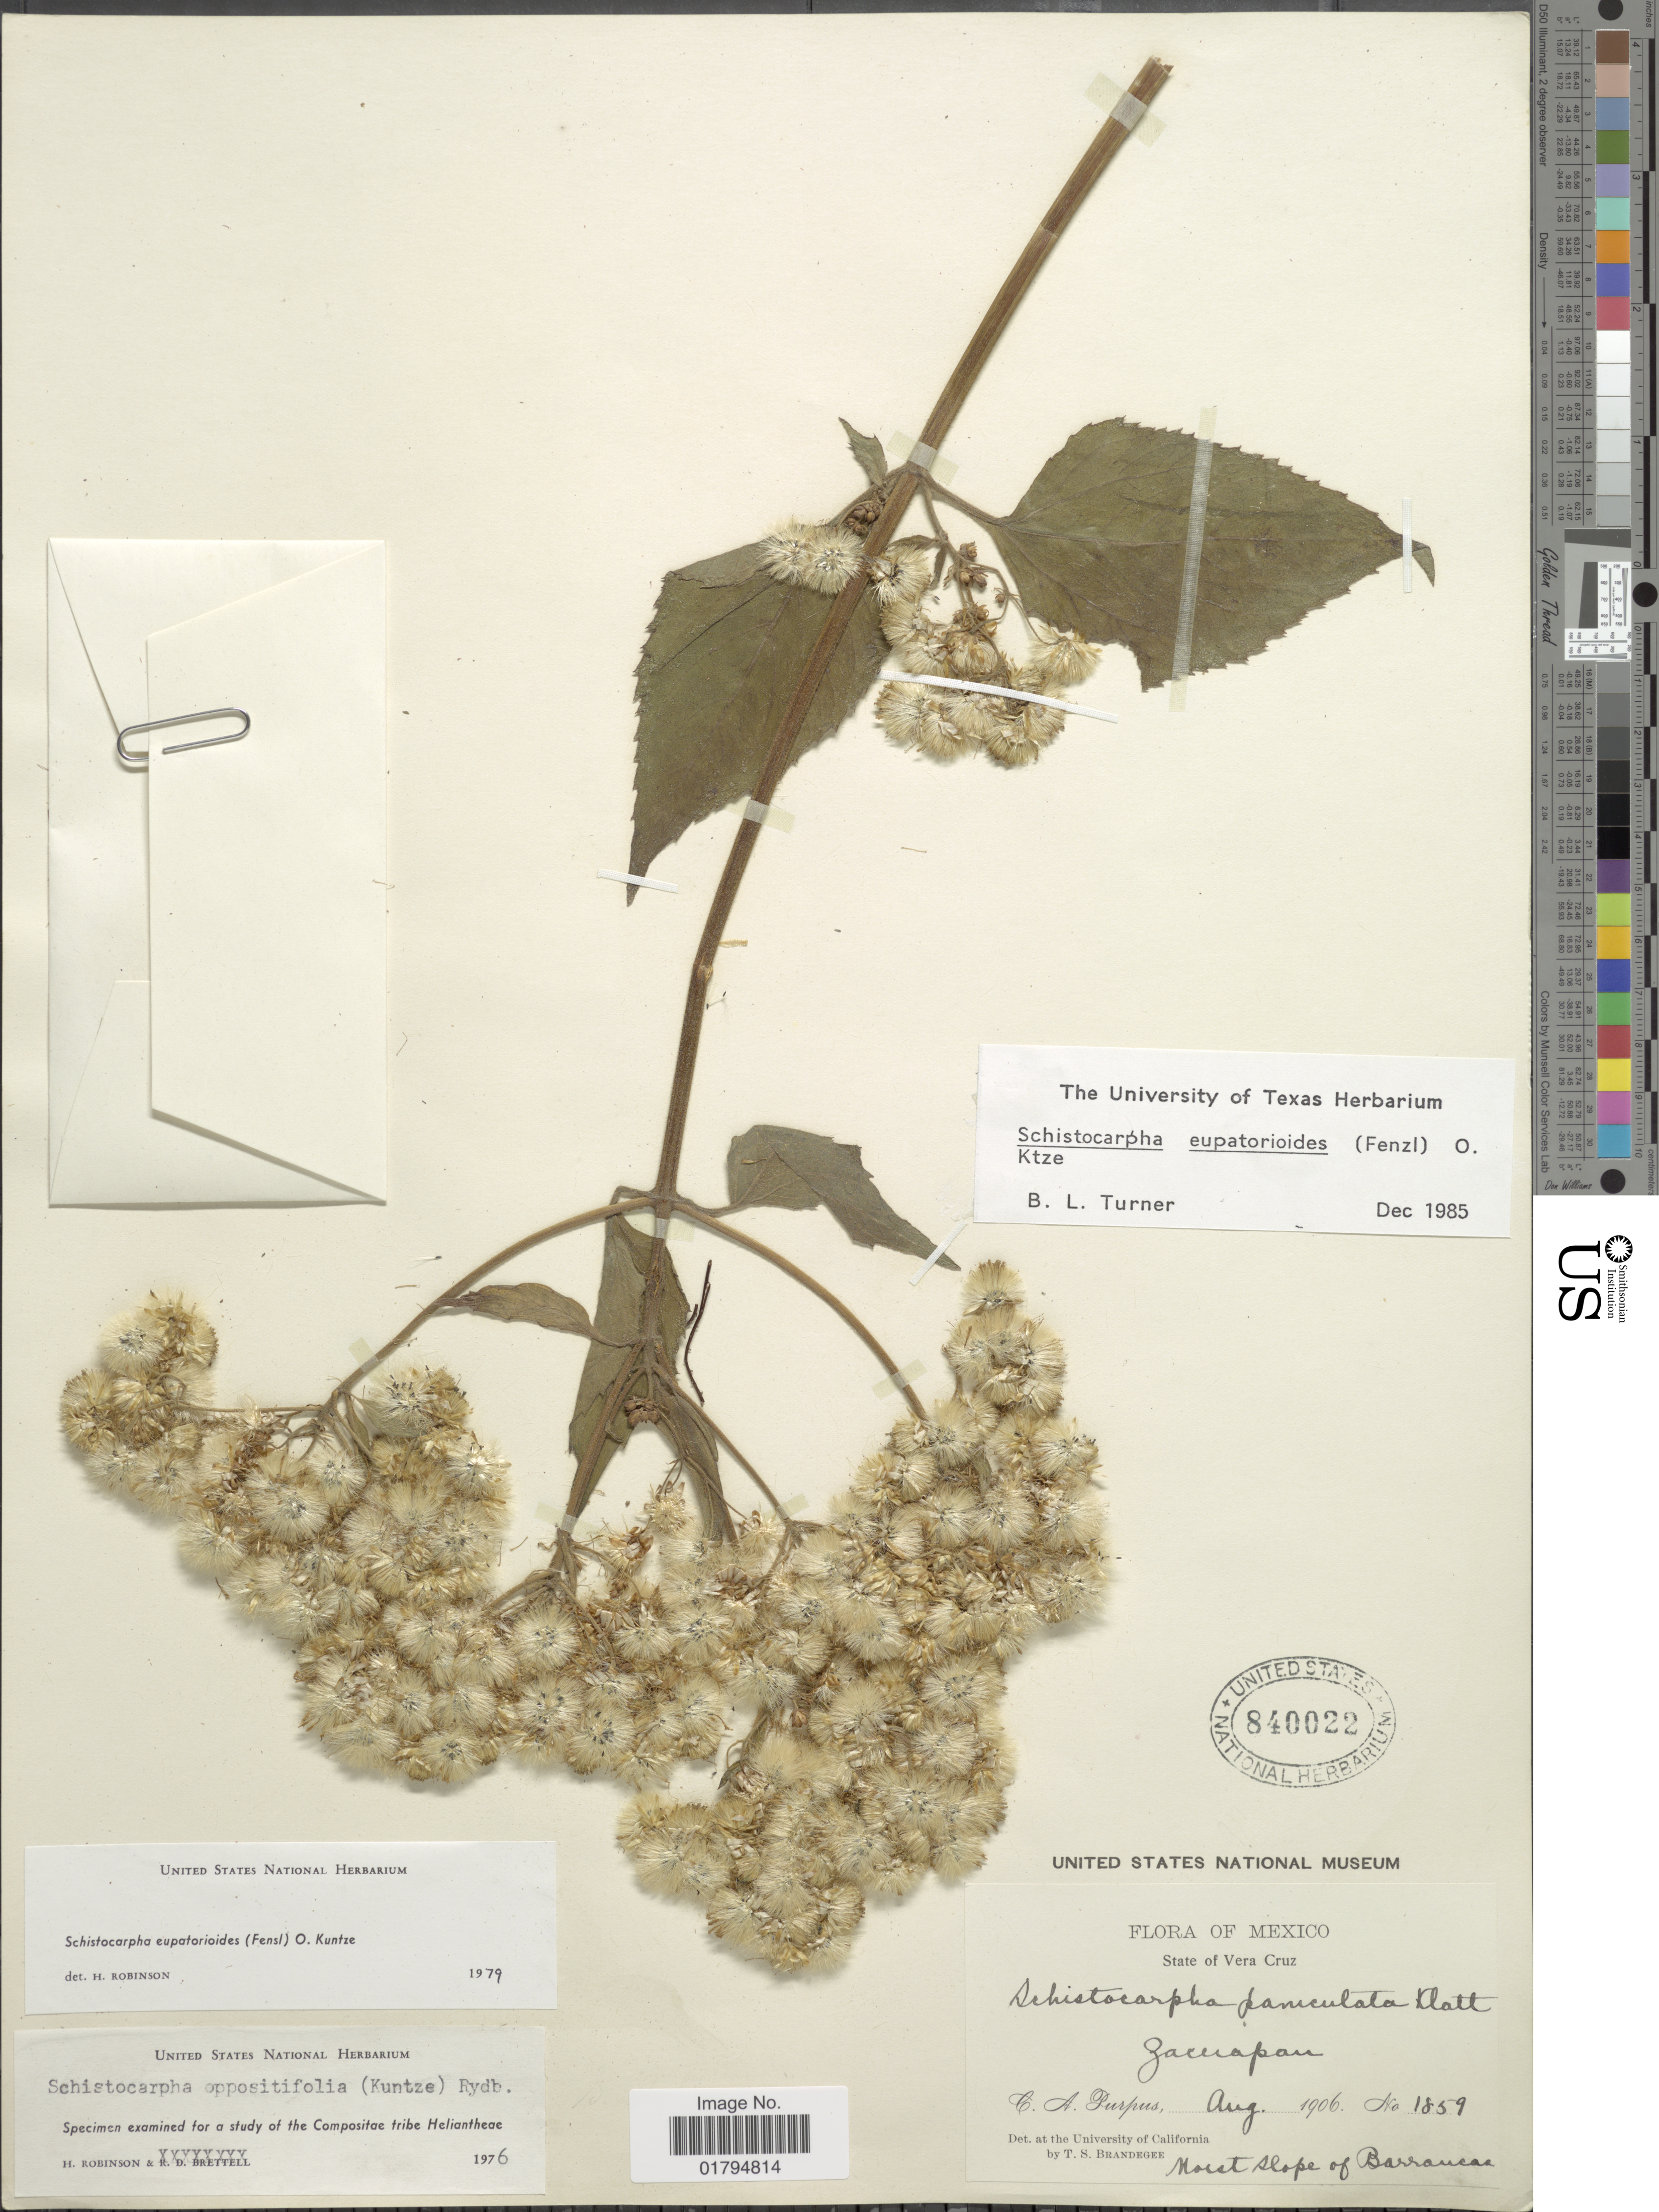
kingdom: Plantae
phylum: Tracheophyta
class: Magnoliopsida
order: Asterales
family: Asteraceae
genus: Schistocarpha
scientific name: Schistocarpha eupatorioides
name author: (Fenzl) Kuntze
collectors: C. A. Purpus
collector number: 1859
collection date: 1906-08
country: Mexico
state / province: Veracruz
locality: Zacuapan. Moist slope of Barrancas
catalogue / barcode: US 840022